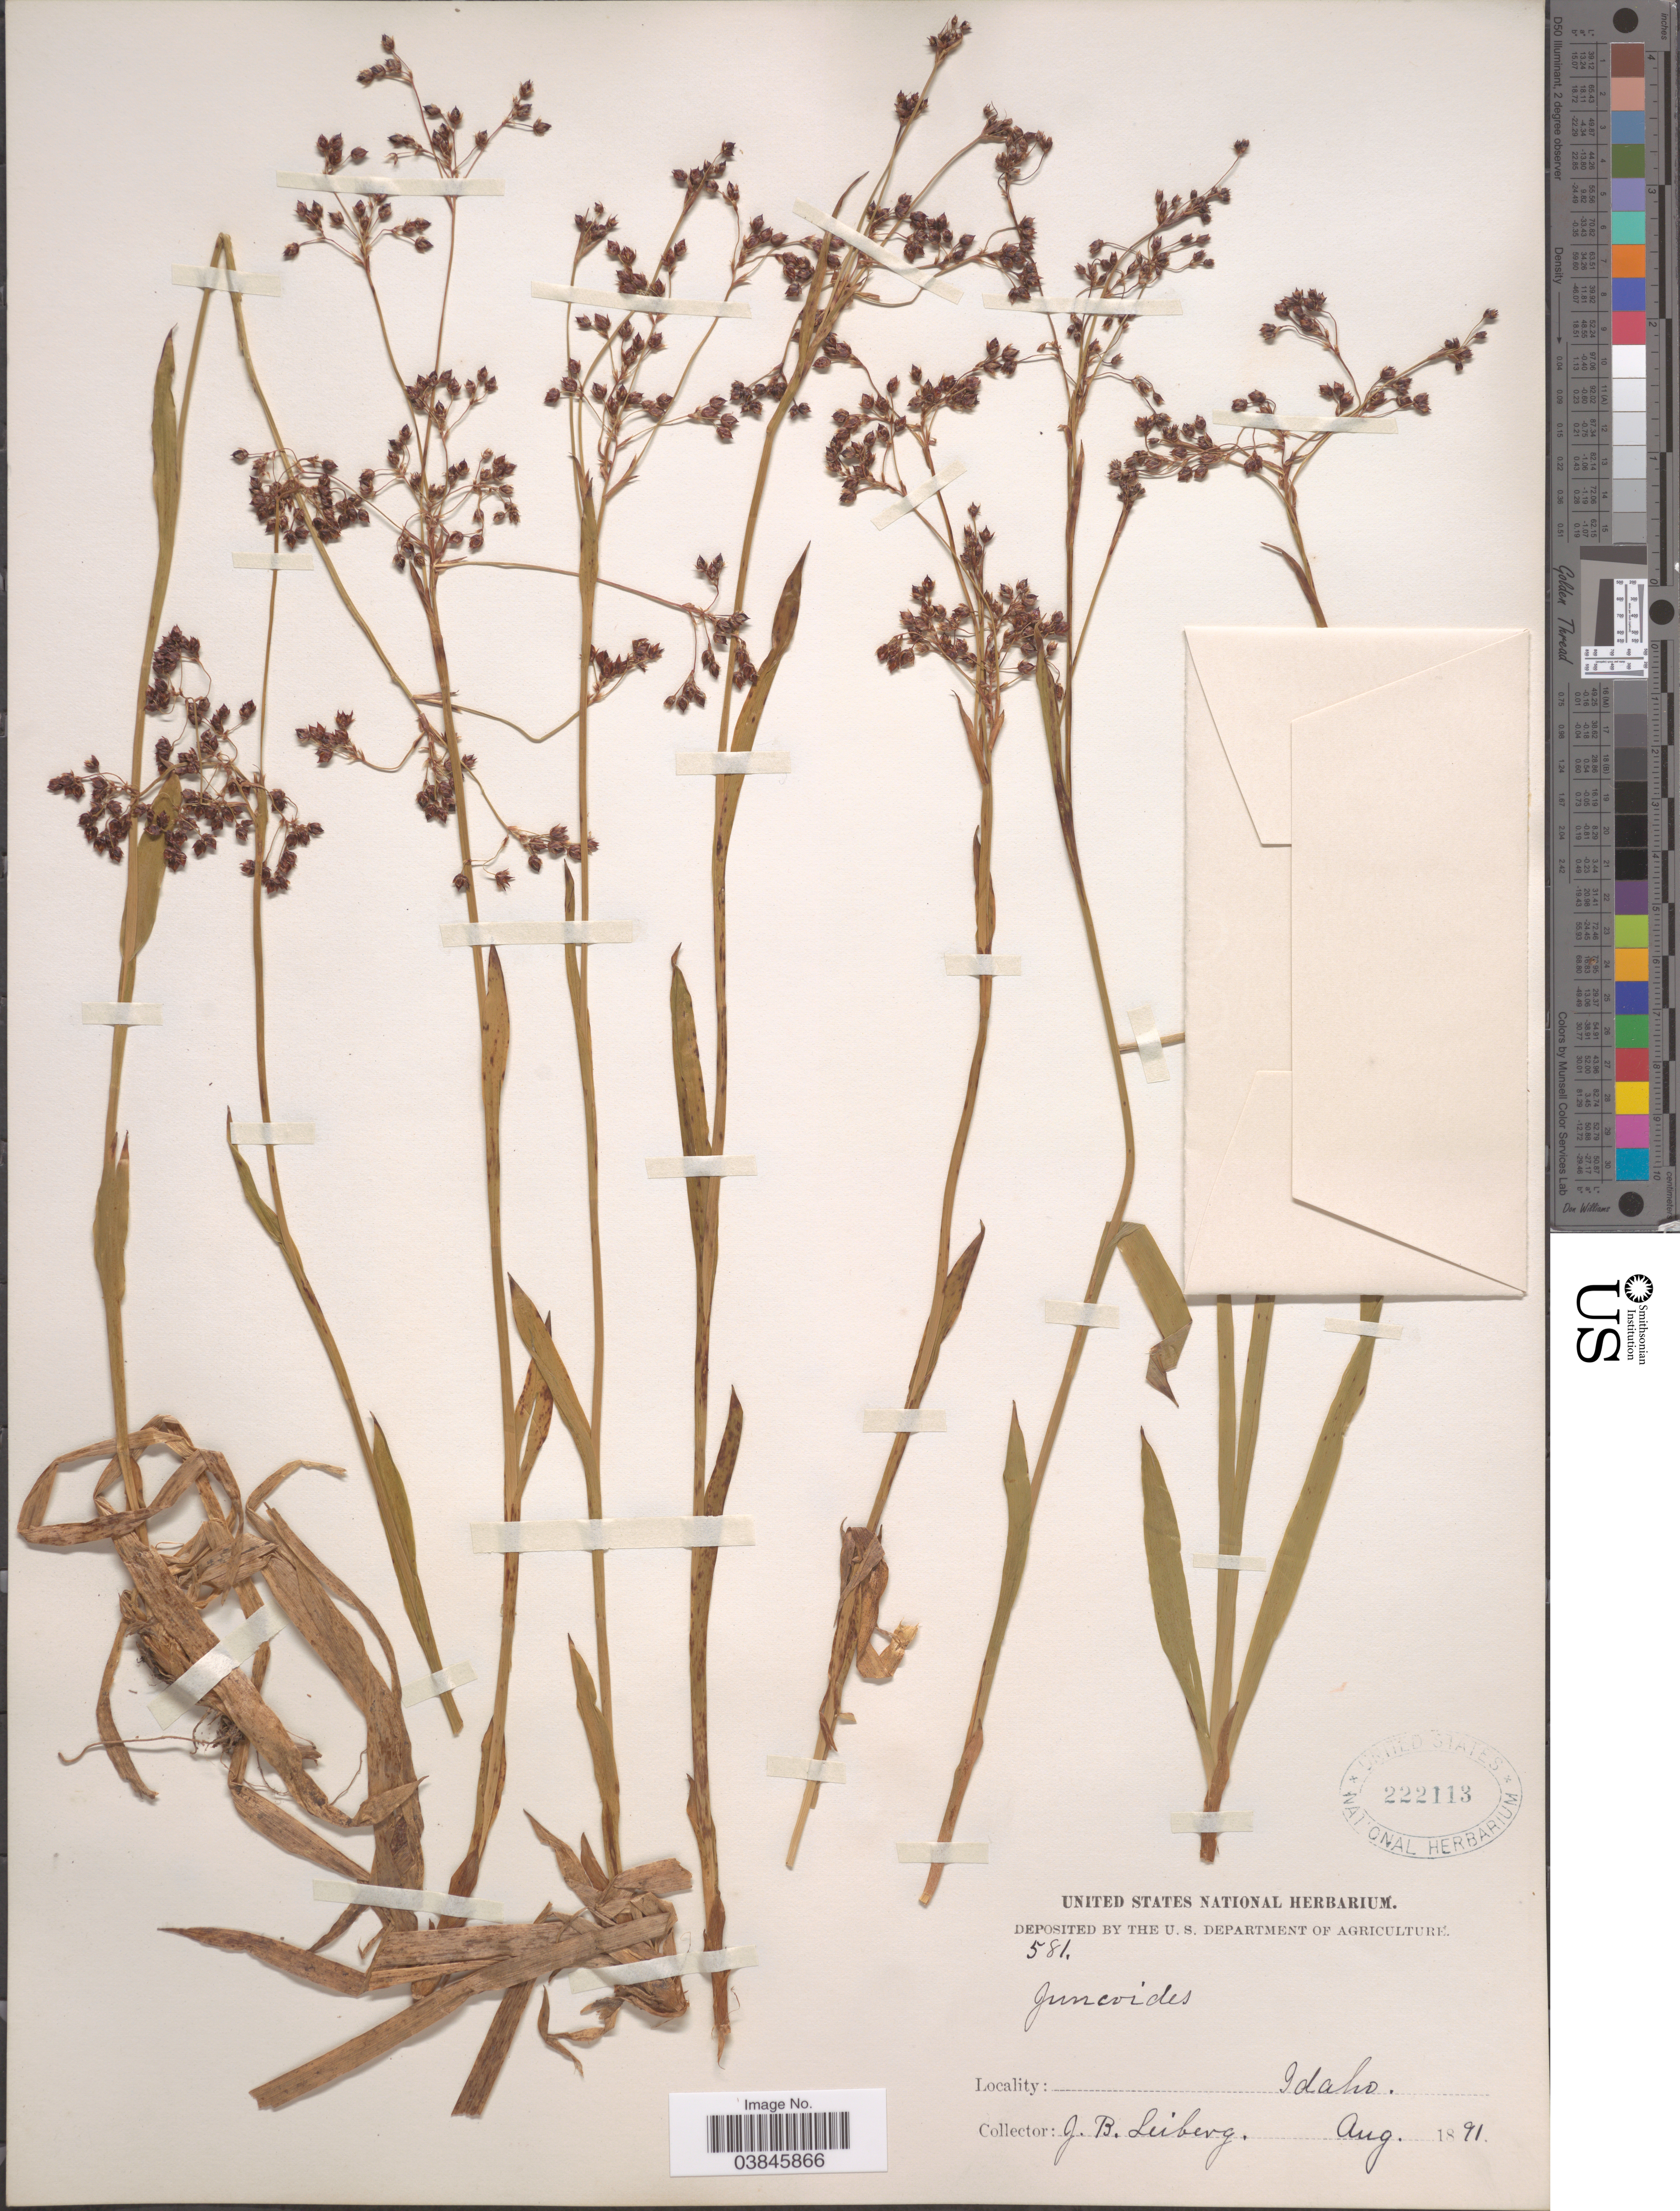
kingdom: Plantae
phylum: Tracheophyta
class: Liliopsida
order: Poales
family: Juncaceae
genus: Luzula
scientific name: Luzula glabrata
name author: (Hoppe) Desv.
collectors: J. B. Leiberg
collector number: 581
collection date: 1891-08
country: United States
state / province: Idaho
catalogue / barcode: US 222113